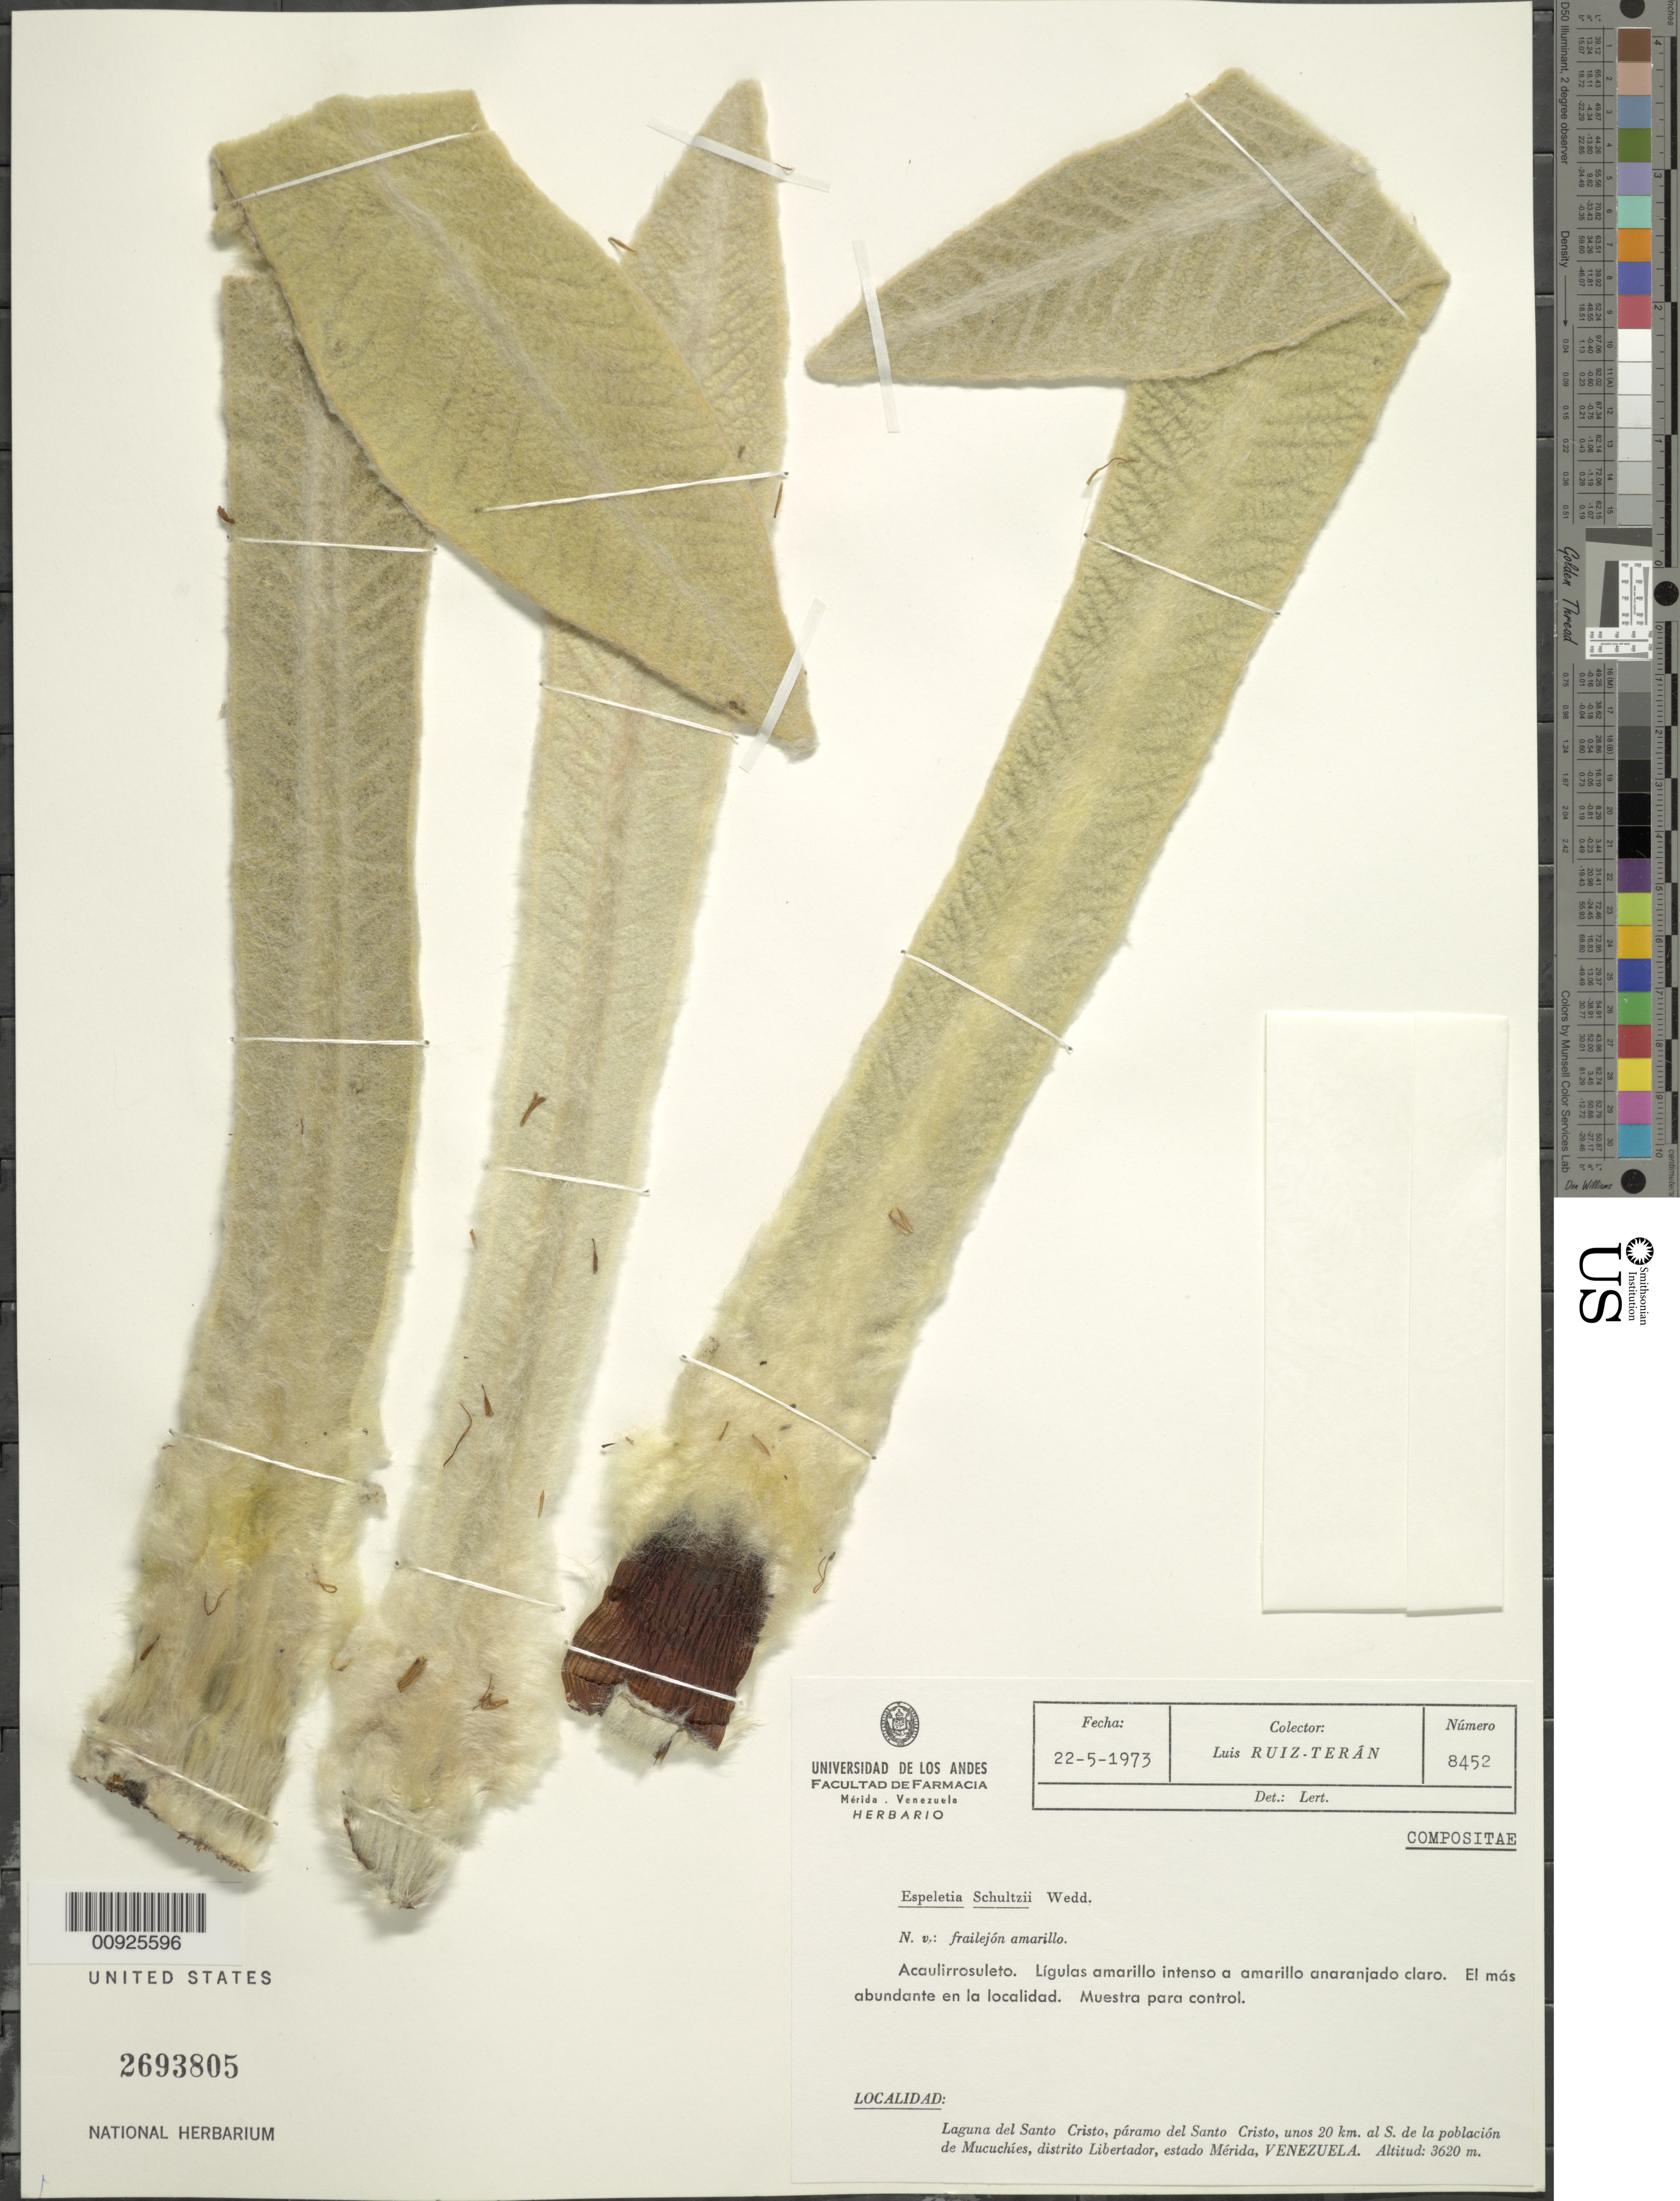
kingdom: Plantae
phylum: Tracheophyta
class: Magnoliopsida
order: Asterales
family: Asteraceae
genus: Espeletia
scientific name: Espeletia schultzii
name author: Wedd.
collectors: L. E. Ruíz-Terán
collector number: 8452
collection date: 1973-05-22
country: Venezuela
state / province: Mérida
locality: Páramo del Santo Cristo. Laguna del Santo Cristo, P. del Santo Cristo, unos 20 km al S de la población de Mucuchíes, distrito Libertador.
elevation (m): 3620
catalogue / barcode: US 2693805